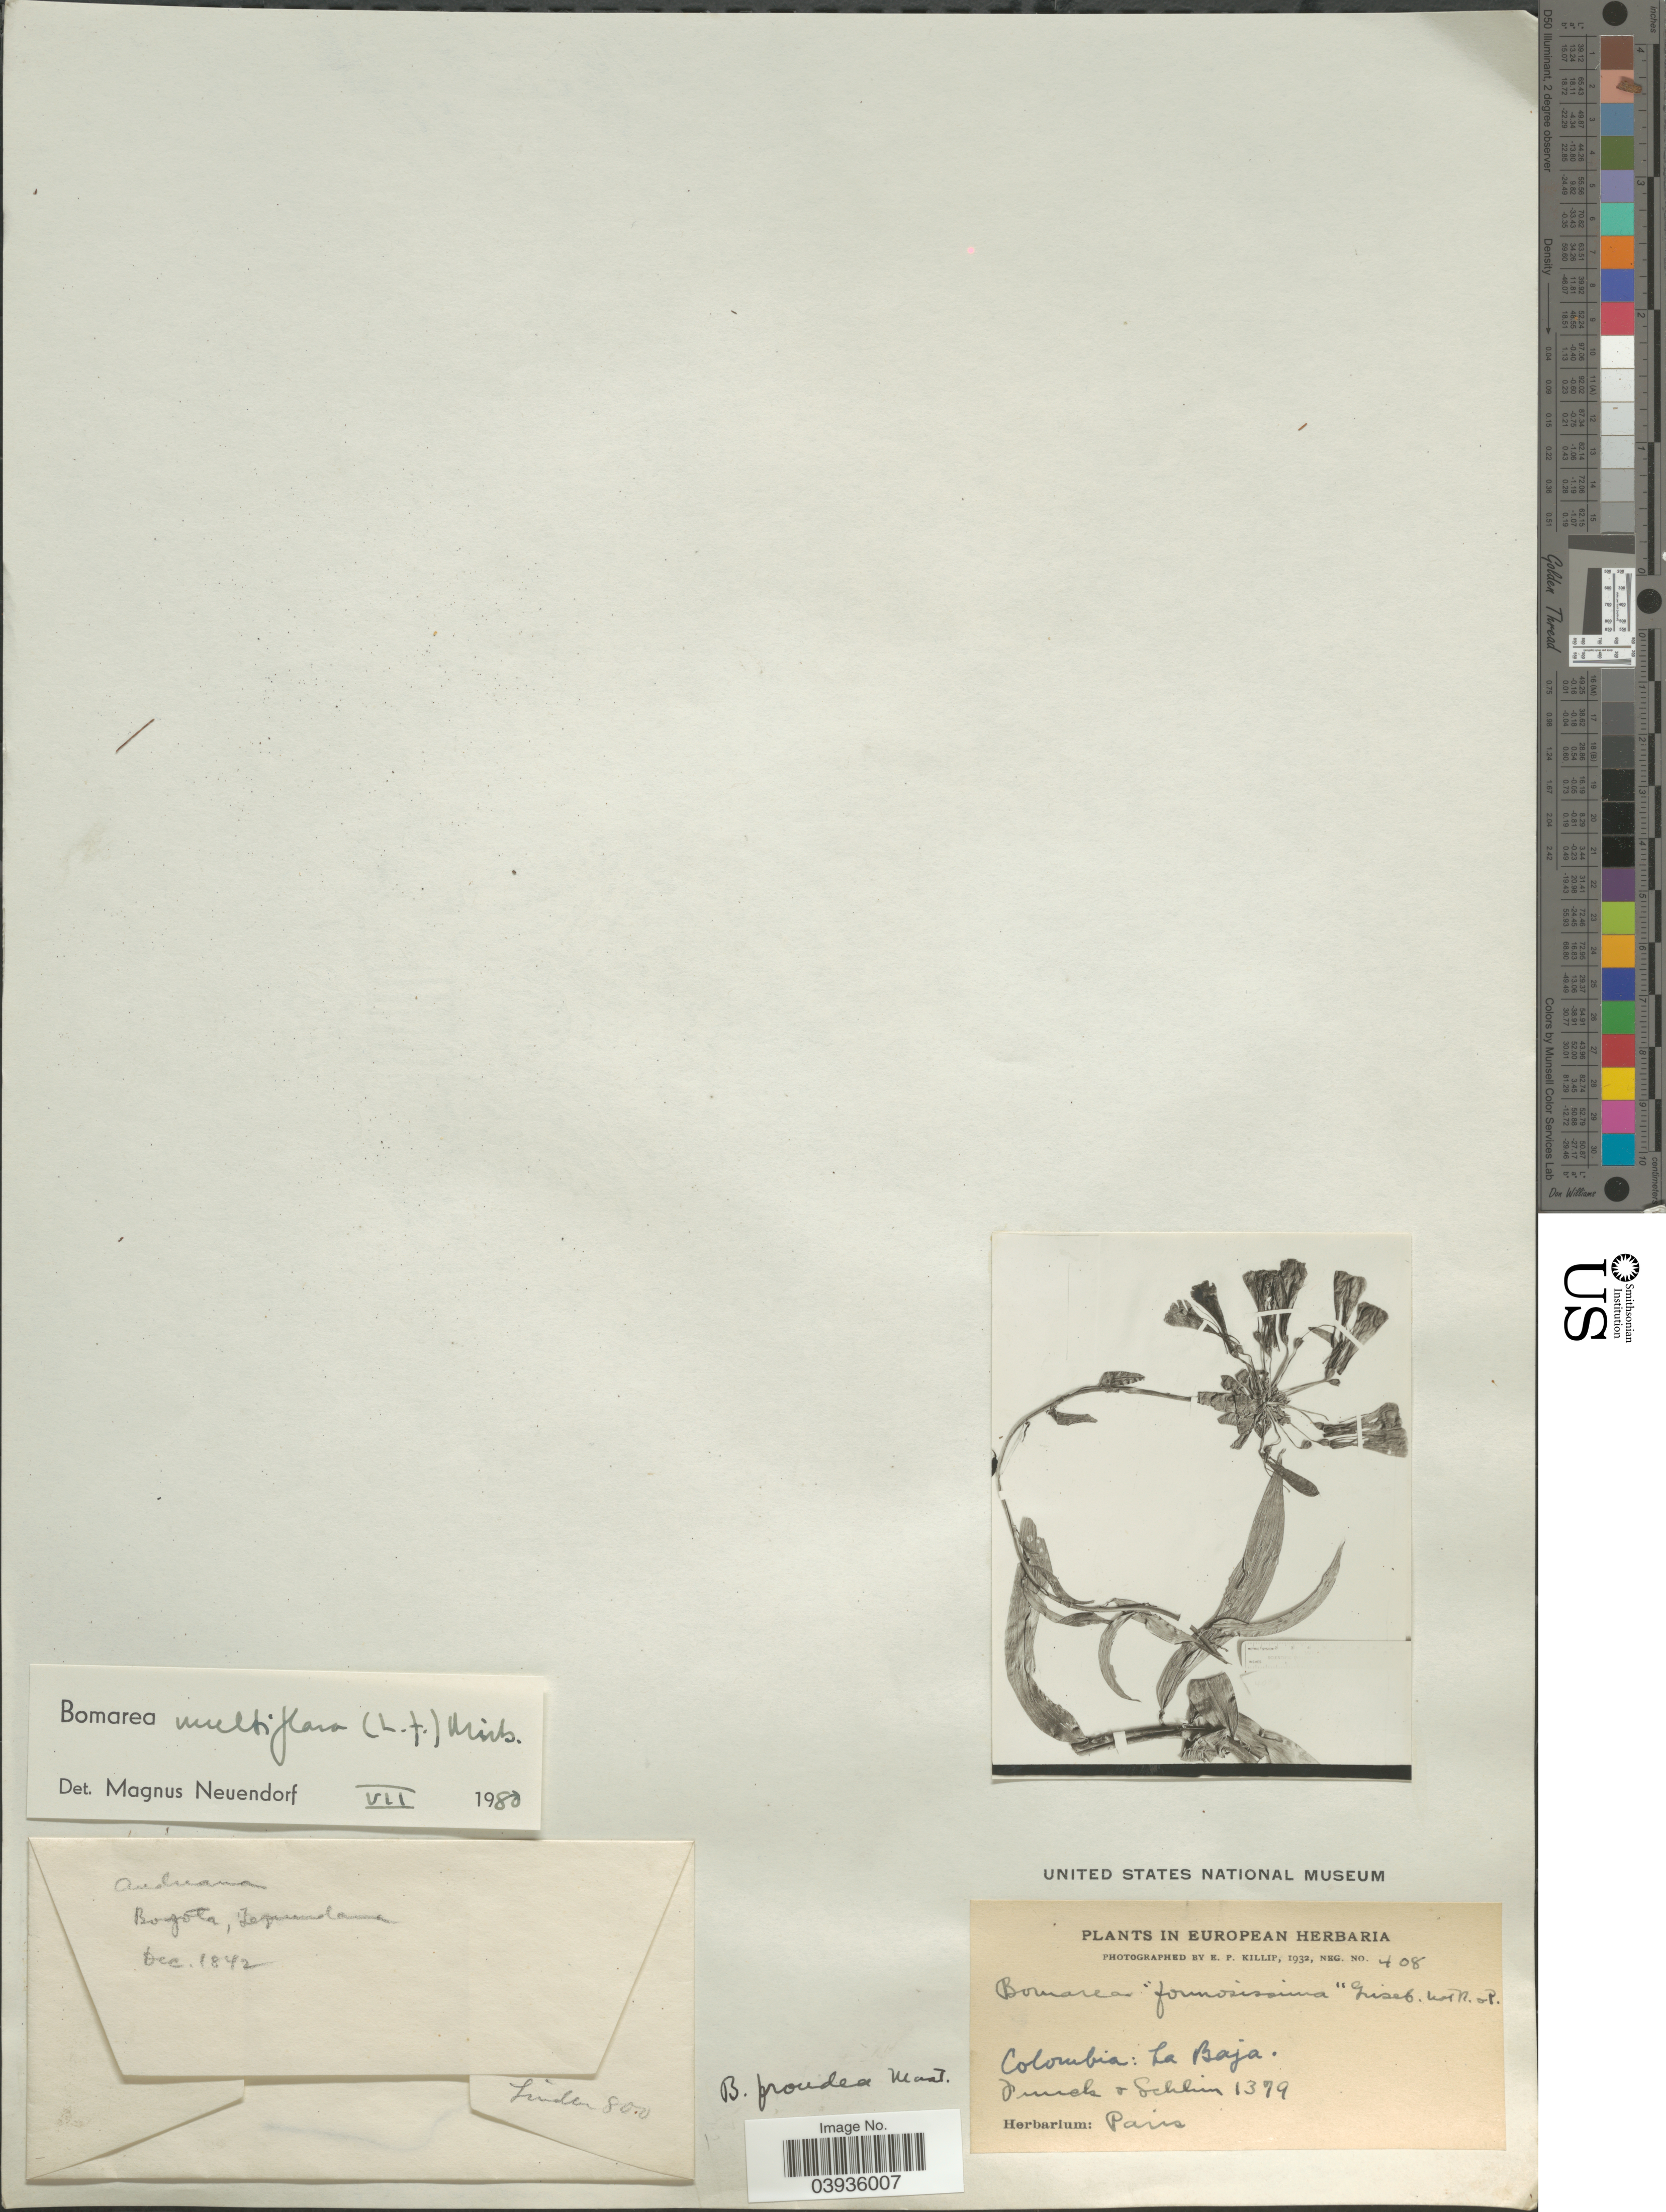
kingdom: Plantae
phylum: Tracheophyta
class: Liliopsida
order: Liliales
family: Alstroemeriaceae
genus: Bomarea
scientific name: Bomarea multiflora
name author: (L. f.) Mirb.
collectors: -. Funck & Schlim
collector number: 1379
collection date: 1842-12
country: Colombia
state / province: Bogota D.C.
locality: La Baja. Bogota, Tequendama.